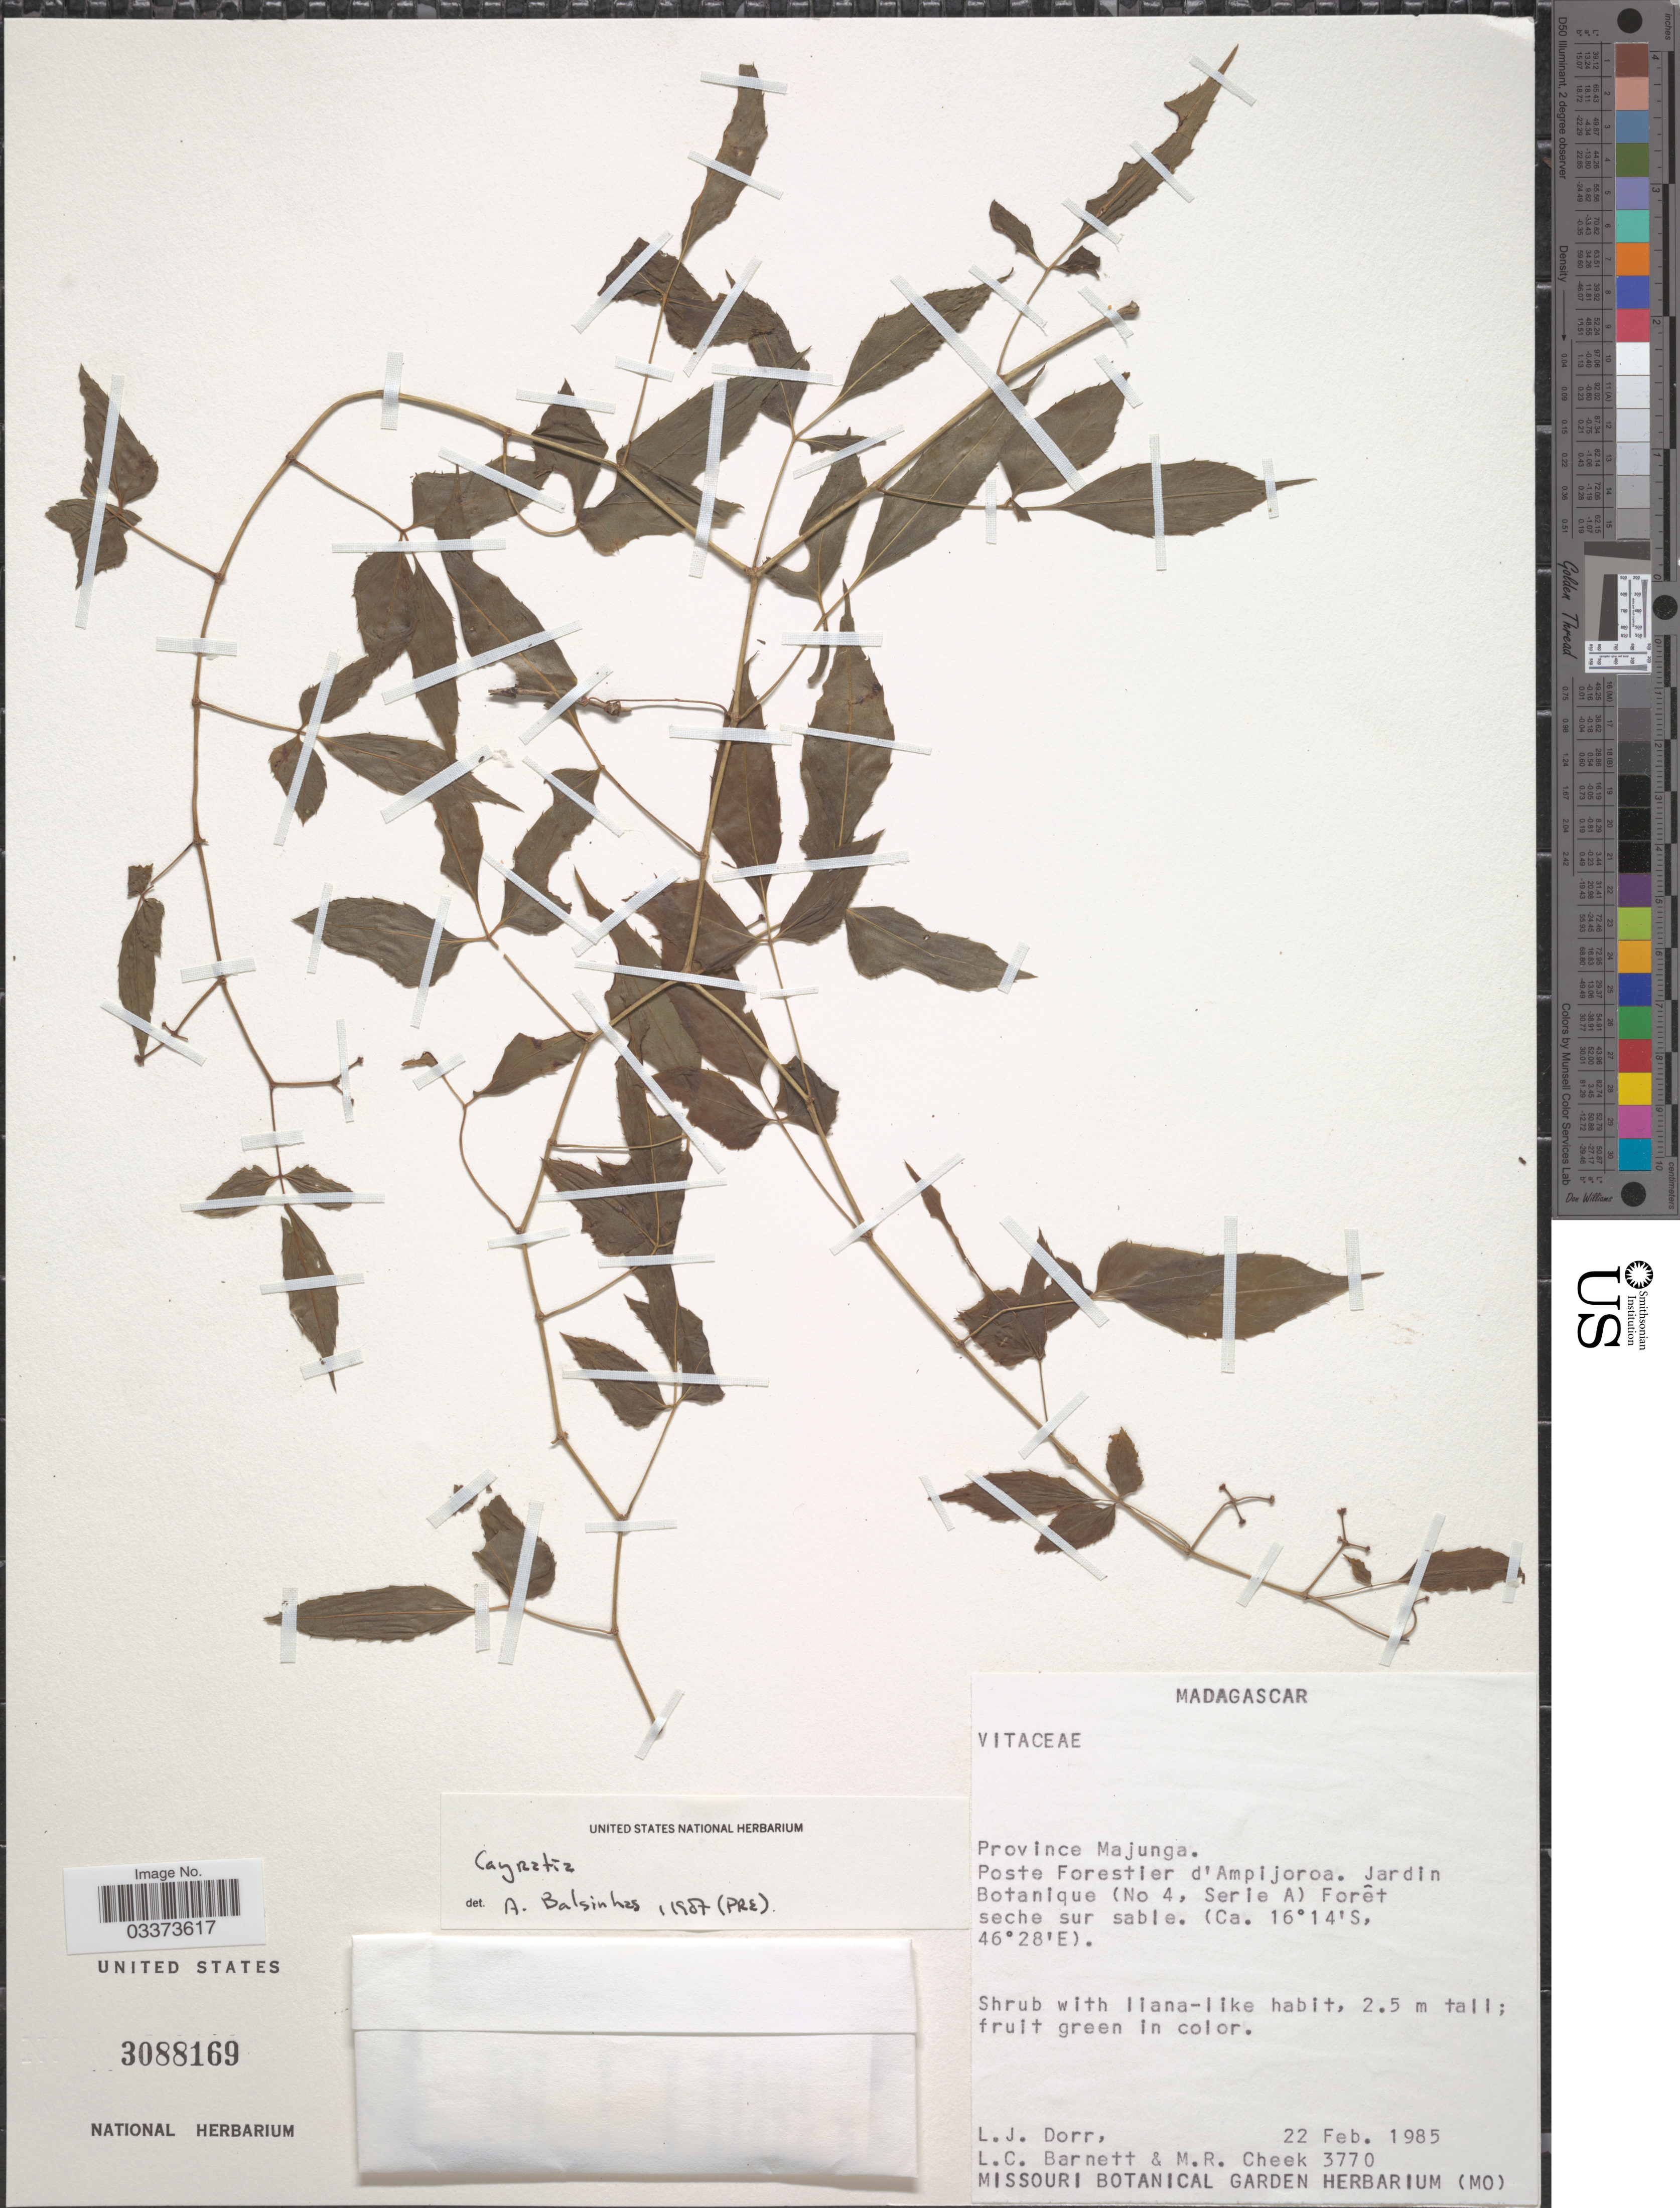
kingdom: Plantae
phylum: Tracheophyta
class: Magnoliopsida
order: Vitales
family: Vitaceae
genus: Cayratia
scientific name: Cayratia sp.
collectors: L. J. Dorr, L. C. Barnett & M. Cheek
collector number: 3770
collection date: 1985-02-22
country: Madagascar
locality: Province Majunga. Poste Forestier d'Ampijoroa. Jardin Botanique (No 4, Serie A) Forêt seche sur sable.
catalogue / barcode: US 3088169